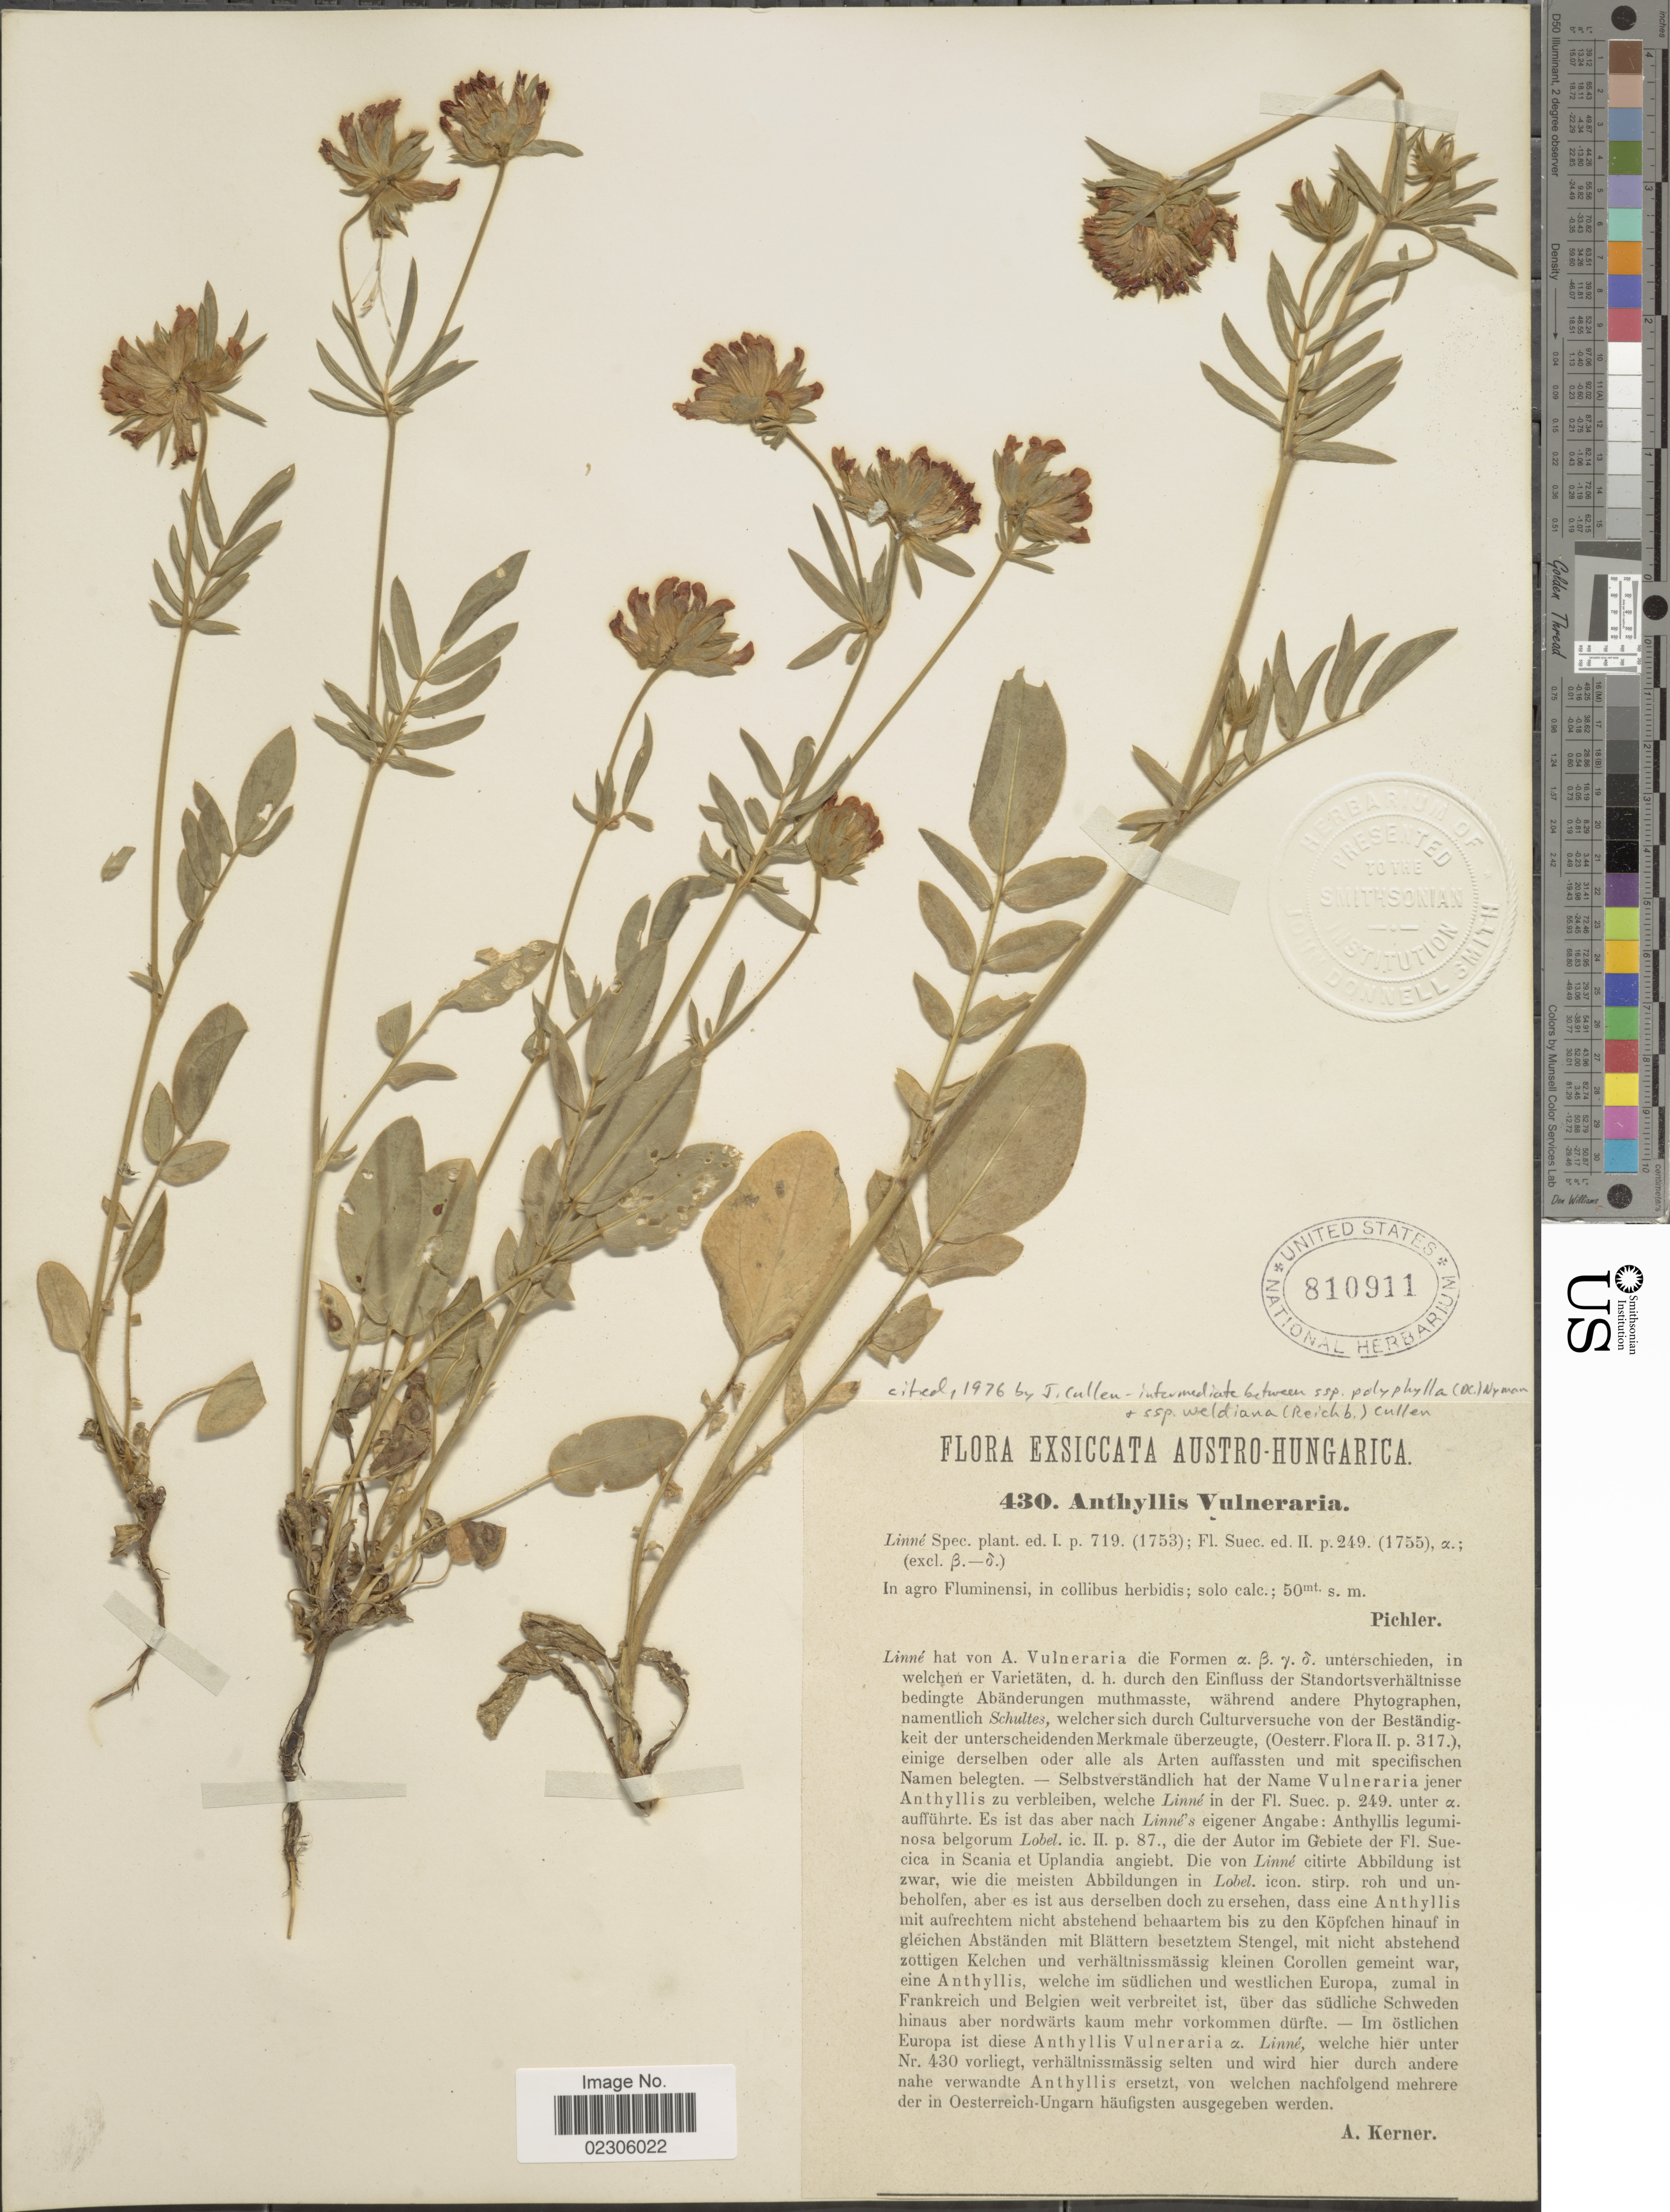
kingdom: Plantae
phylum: Tracheophyta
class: Magnoliopsida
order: Fabales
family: Fabaceae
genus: Anthyllis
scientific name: Anthyllis vulneraria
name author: L.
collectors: Pichler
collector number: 430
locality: Austro-Hungarica, agro Fluminensi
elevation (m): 50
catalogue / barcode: US 810911